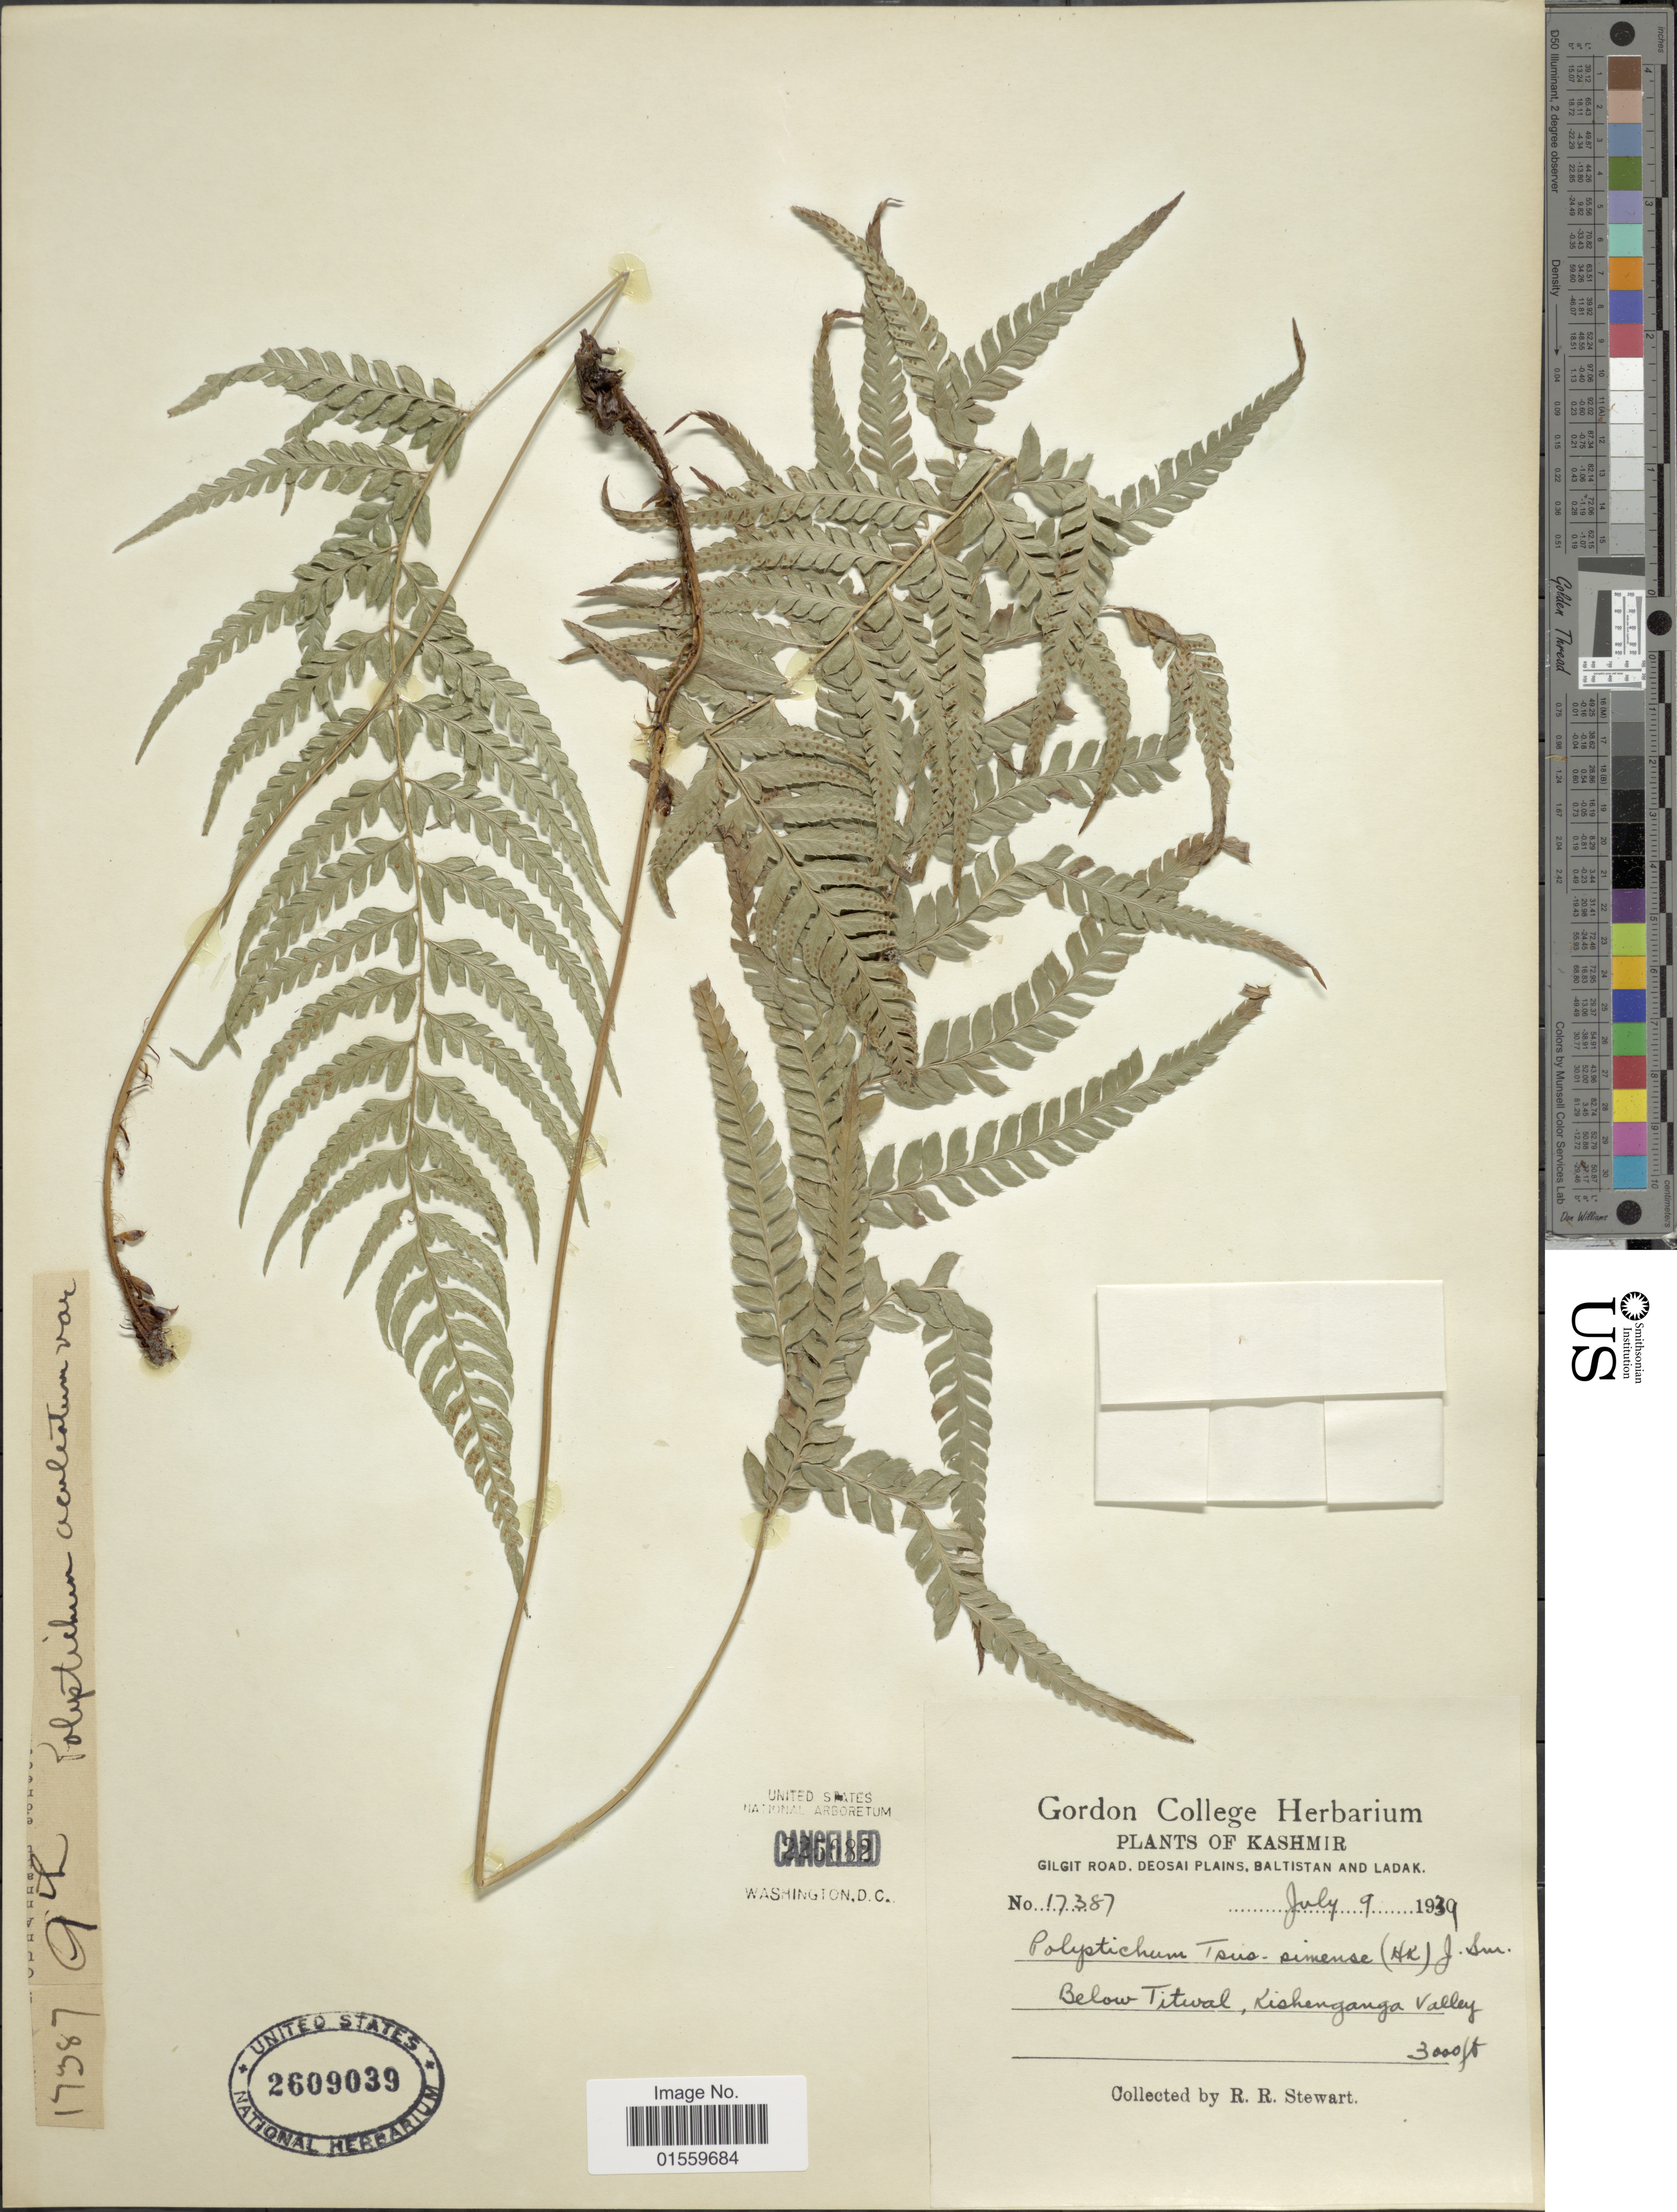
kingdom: Plantae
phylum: Tracheophyta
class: Polypodiopsida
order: Polypodiales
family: Dryopteridaceae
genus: Polystichum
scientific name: Polystichum tsus-simense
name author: (Hook.) J. Sm.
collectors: R. R. Stewart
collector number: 17387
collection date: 1939-07-09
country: India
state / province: Jammu and Kashmir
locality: Kashmir, Gilgit Road, Deosai Plains, Baltistan and Ladak, Below Titwal, Kishenganga Valley.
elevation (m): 914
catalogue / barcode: US 2609039